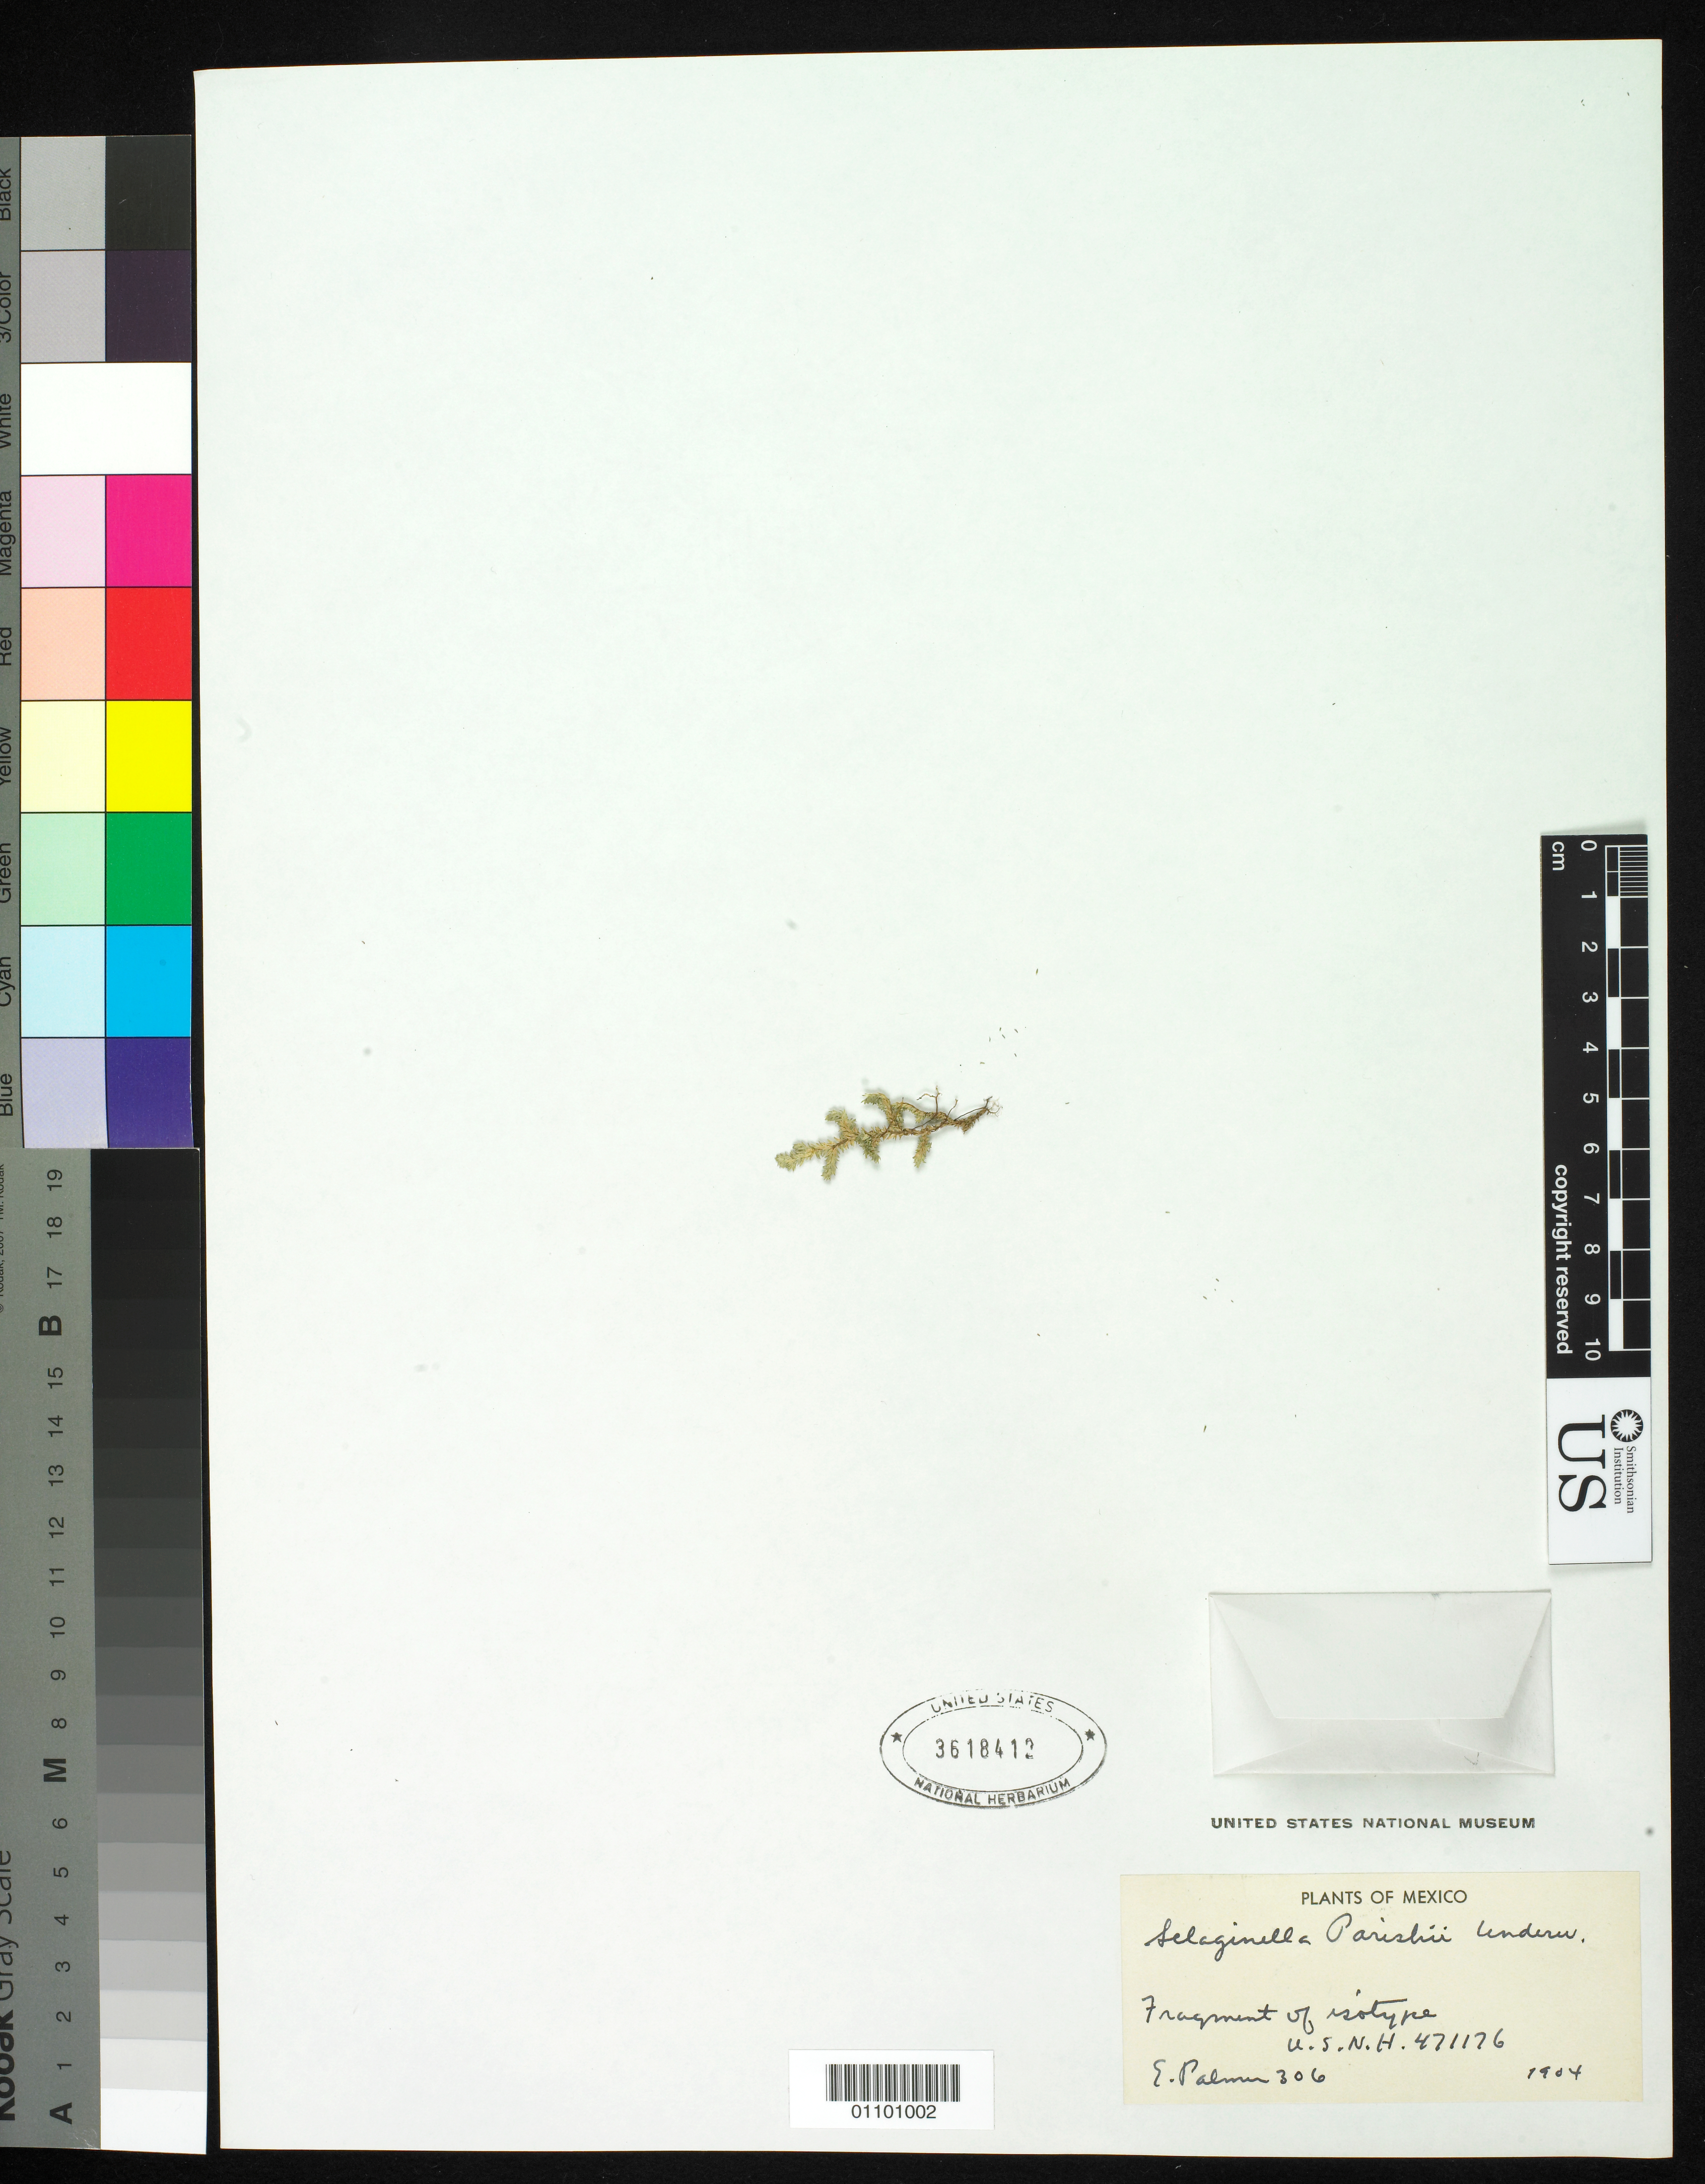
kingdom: Plantae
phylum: Tracheophyta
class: Lycopodiopsida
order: Selaginellales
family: Selaginellaceae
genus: Selaginella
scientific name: Selaginella parishii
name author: Underw.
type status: Type Collection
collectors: E. Palmer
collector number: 306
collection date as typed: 12 Aug 1904 to 14 Aug 1904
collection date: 1904-08-12/1904-08-14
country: Mexico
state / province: Zacatecas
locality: Near Concepcion del Oro.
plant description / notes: Fragments of USNH Sheet No. 471176.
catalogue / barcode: US 3618412